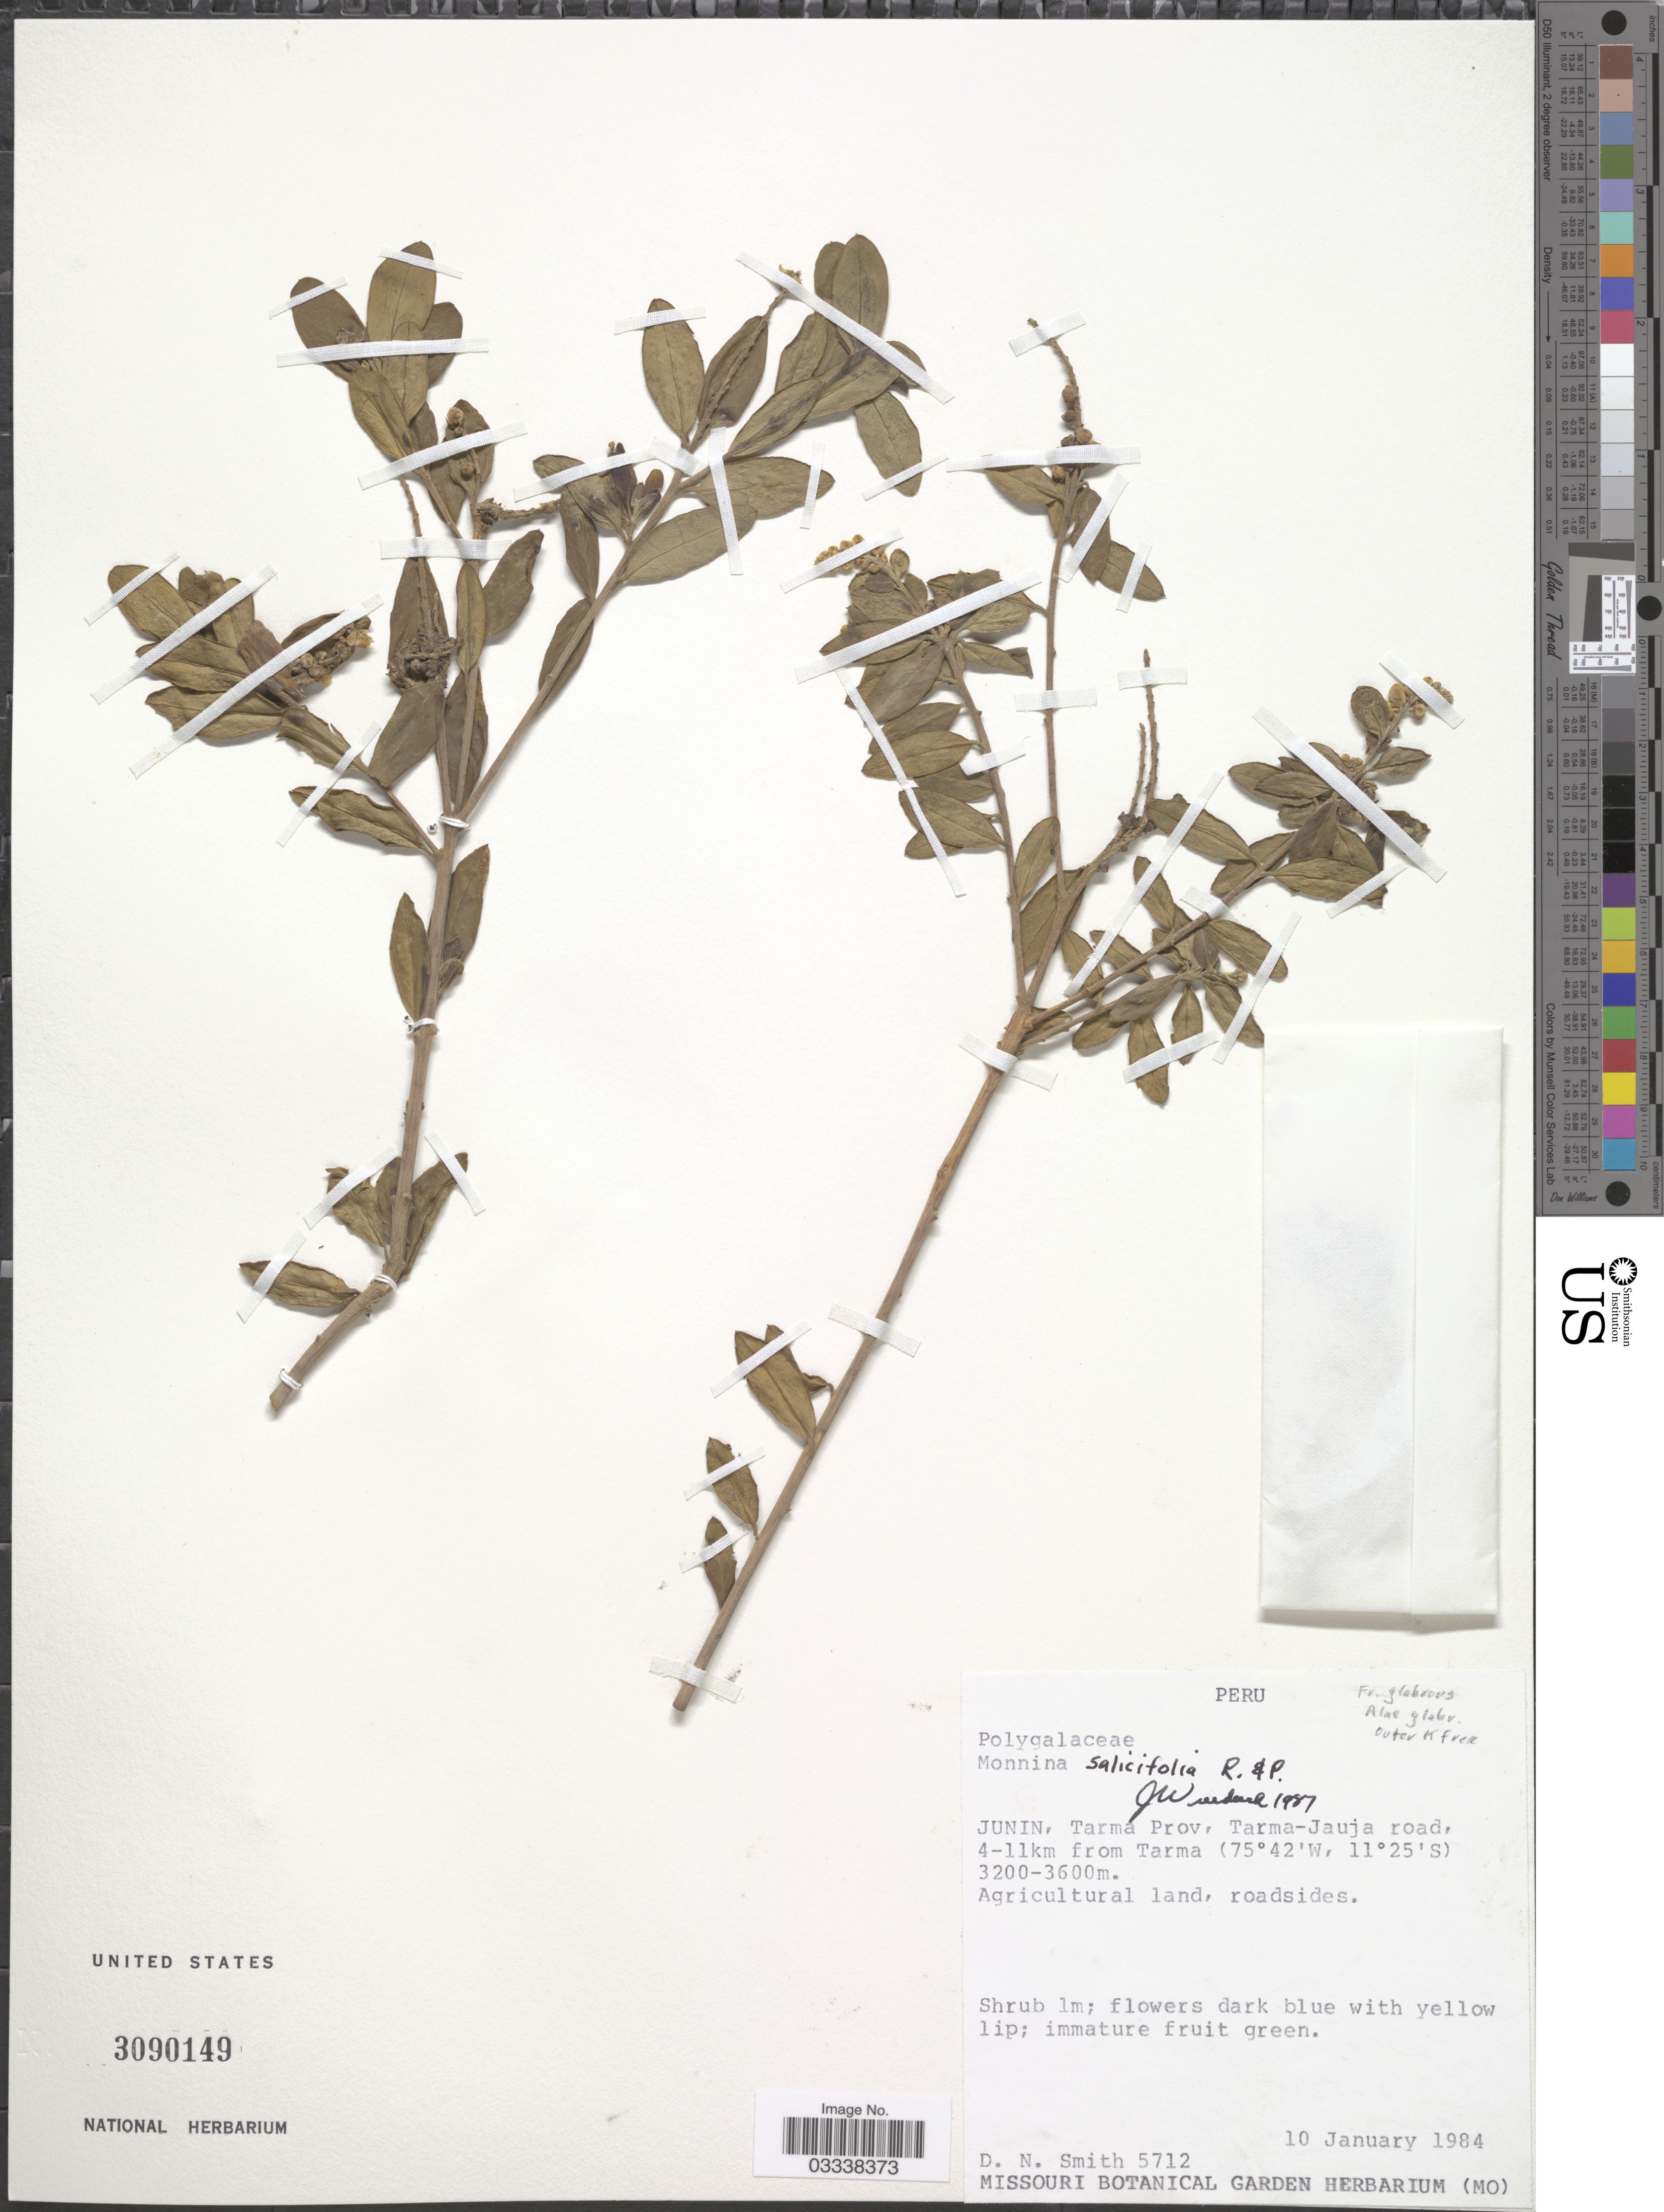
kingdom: Plantae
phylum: Tracheophyta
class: Magnoliopsida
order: Fabales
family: Polygalaceae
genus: Monnina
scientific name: Monnina salicifolia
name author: Ruiz & Pav.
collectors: D. Smith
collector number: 5712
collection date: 1984-01-10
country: Peru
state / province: Junín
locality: Tarma Prov, Tarma-Jauja road, 4-11 km from Tarma.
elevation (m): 3200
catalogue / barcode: US 3090149